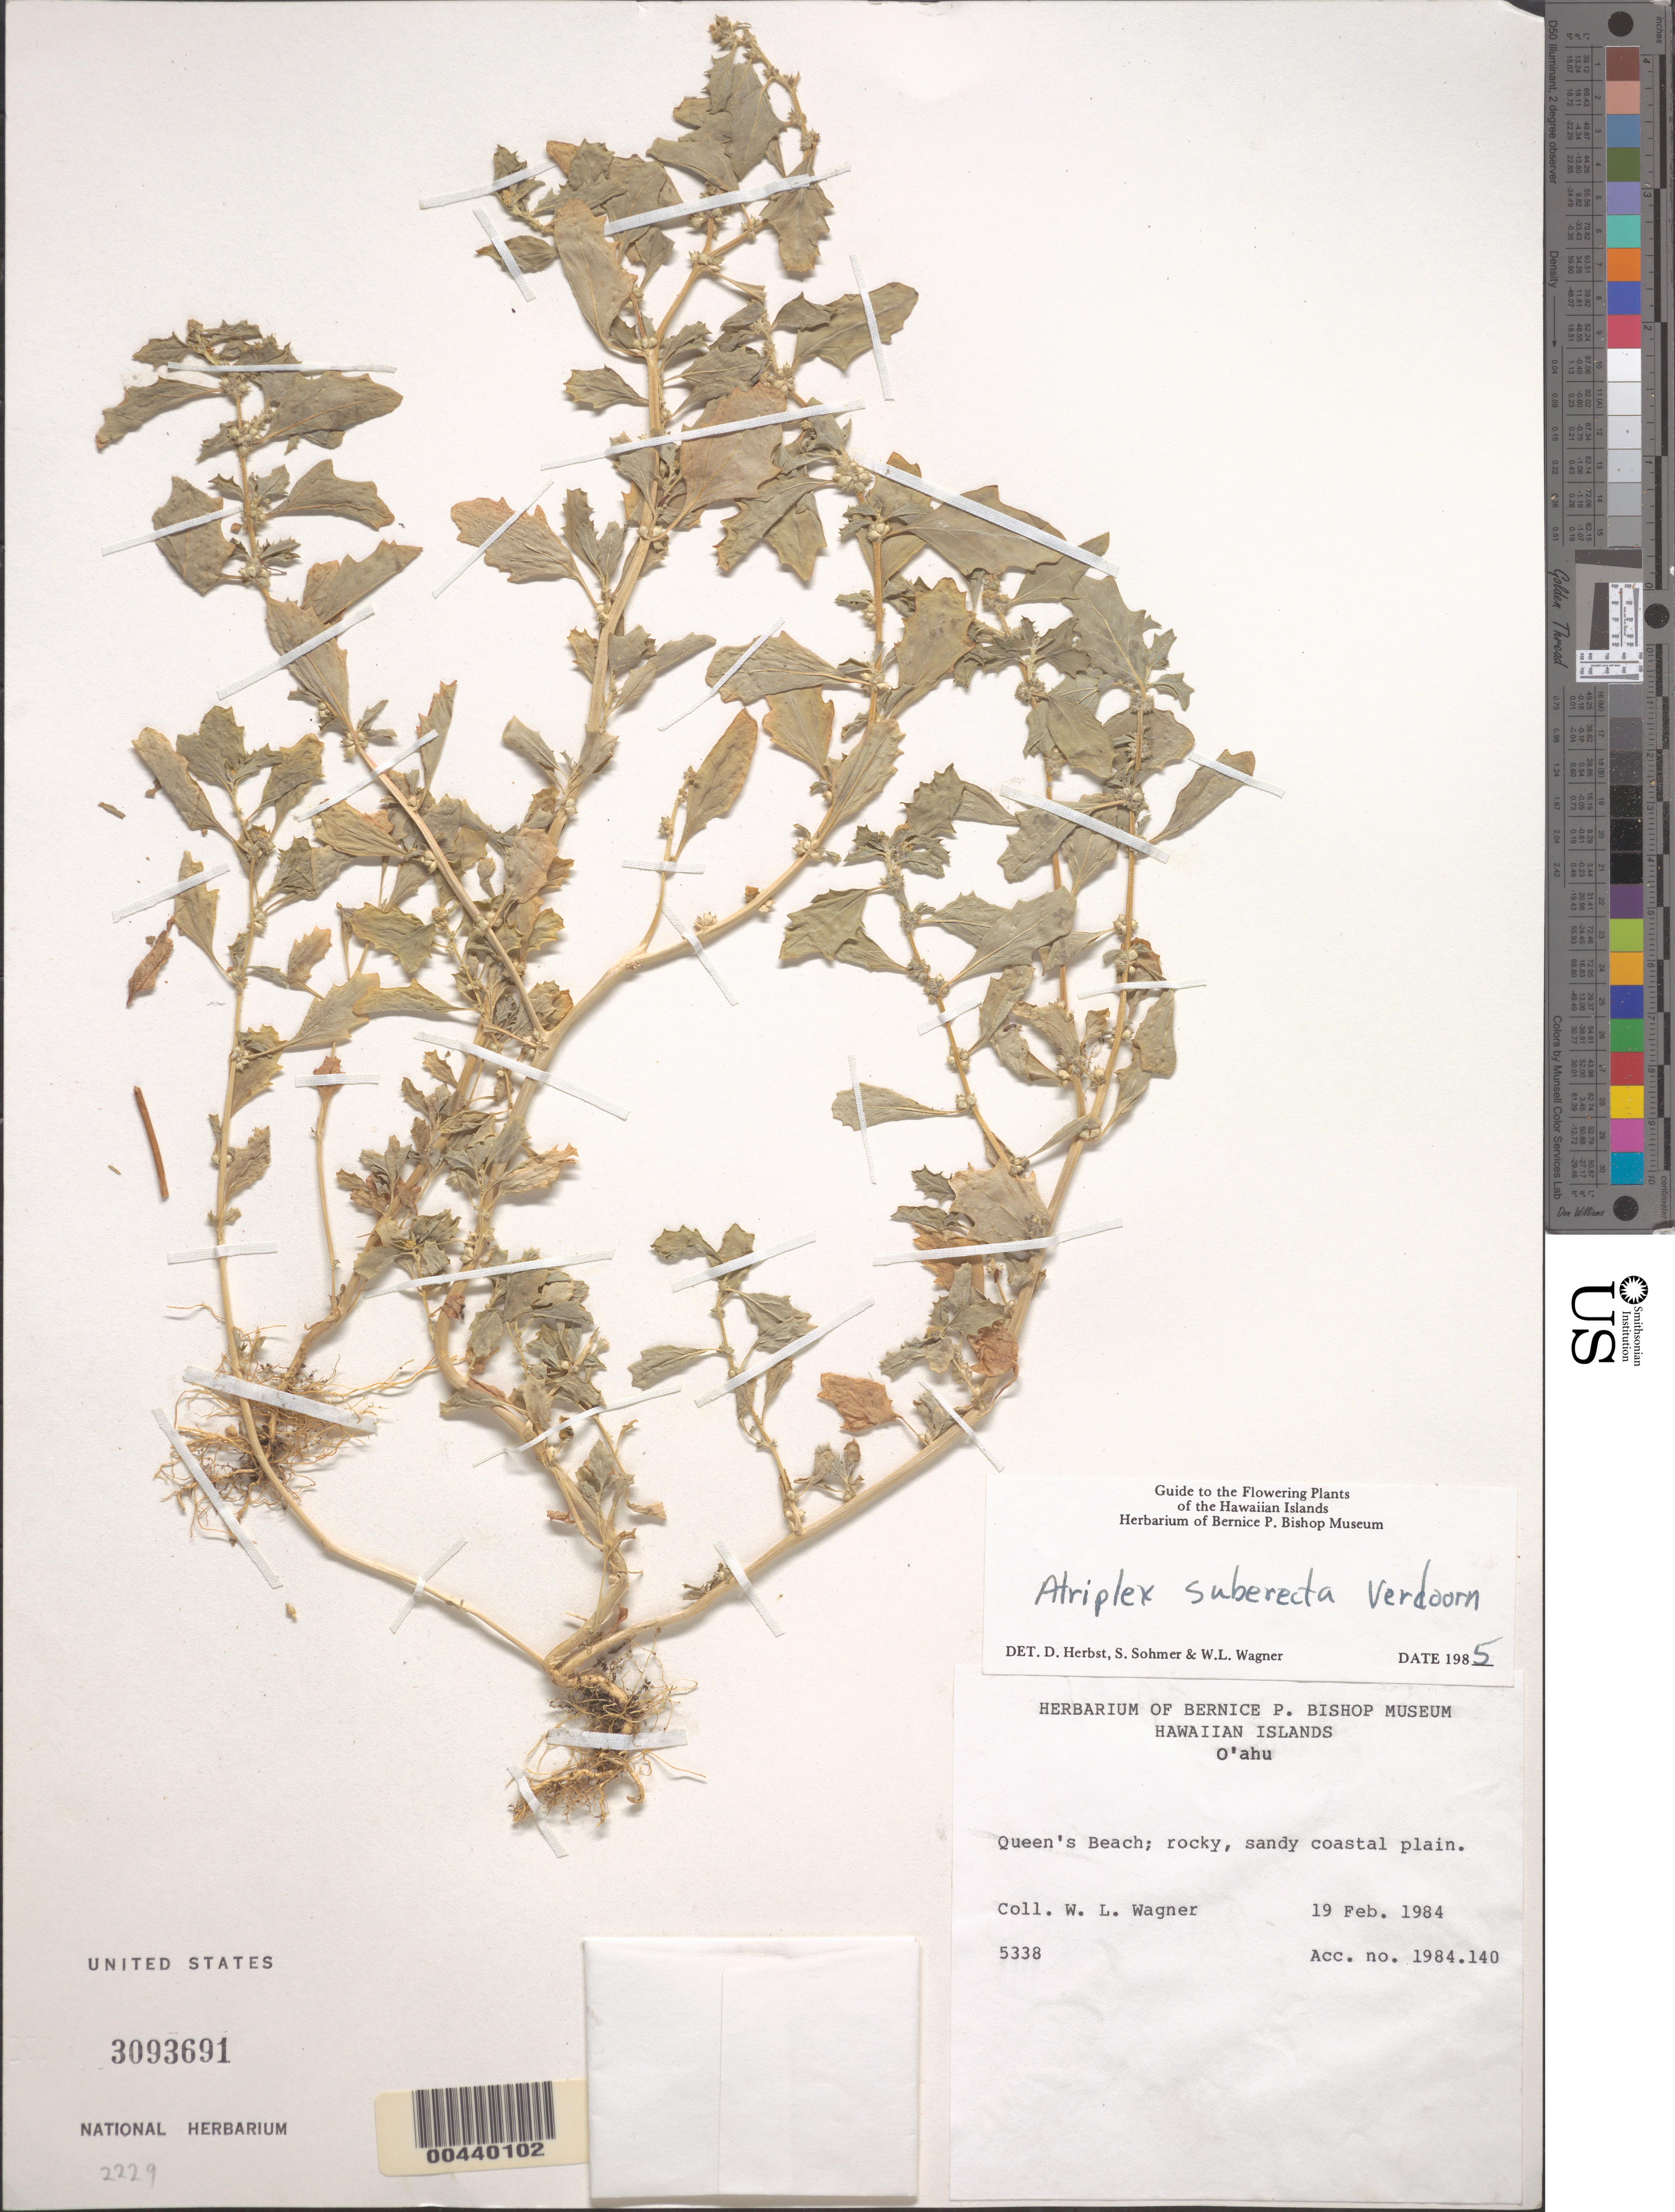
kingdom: Plantae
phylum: Tracheophyta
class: Magnoliopsida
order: Caryophyllales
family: Amaranthaceae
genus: Atriplex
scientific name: Atriplex suberecta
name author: Verd.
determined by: Herbst, D. R.; et al.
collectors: W. L. Wagner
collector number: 5338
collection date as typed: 19 Feb 1984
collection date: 1984-02-19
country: United States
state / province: Hawaii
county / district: Honolulu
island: Oahu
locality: Queen's Beach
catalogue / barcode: US 3093691